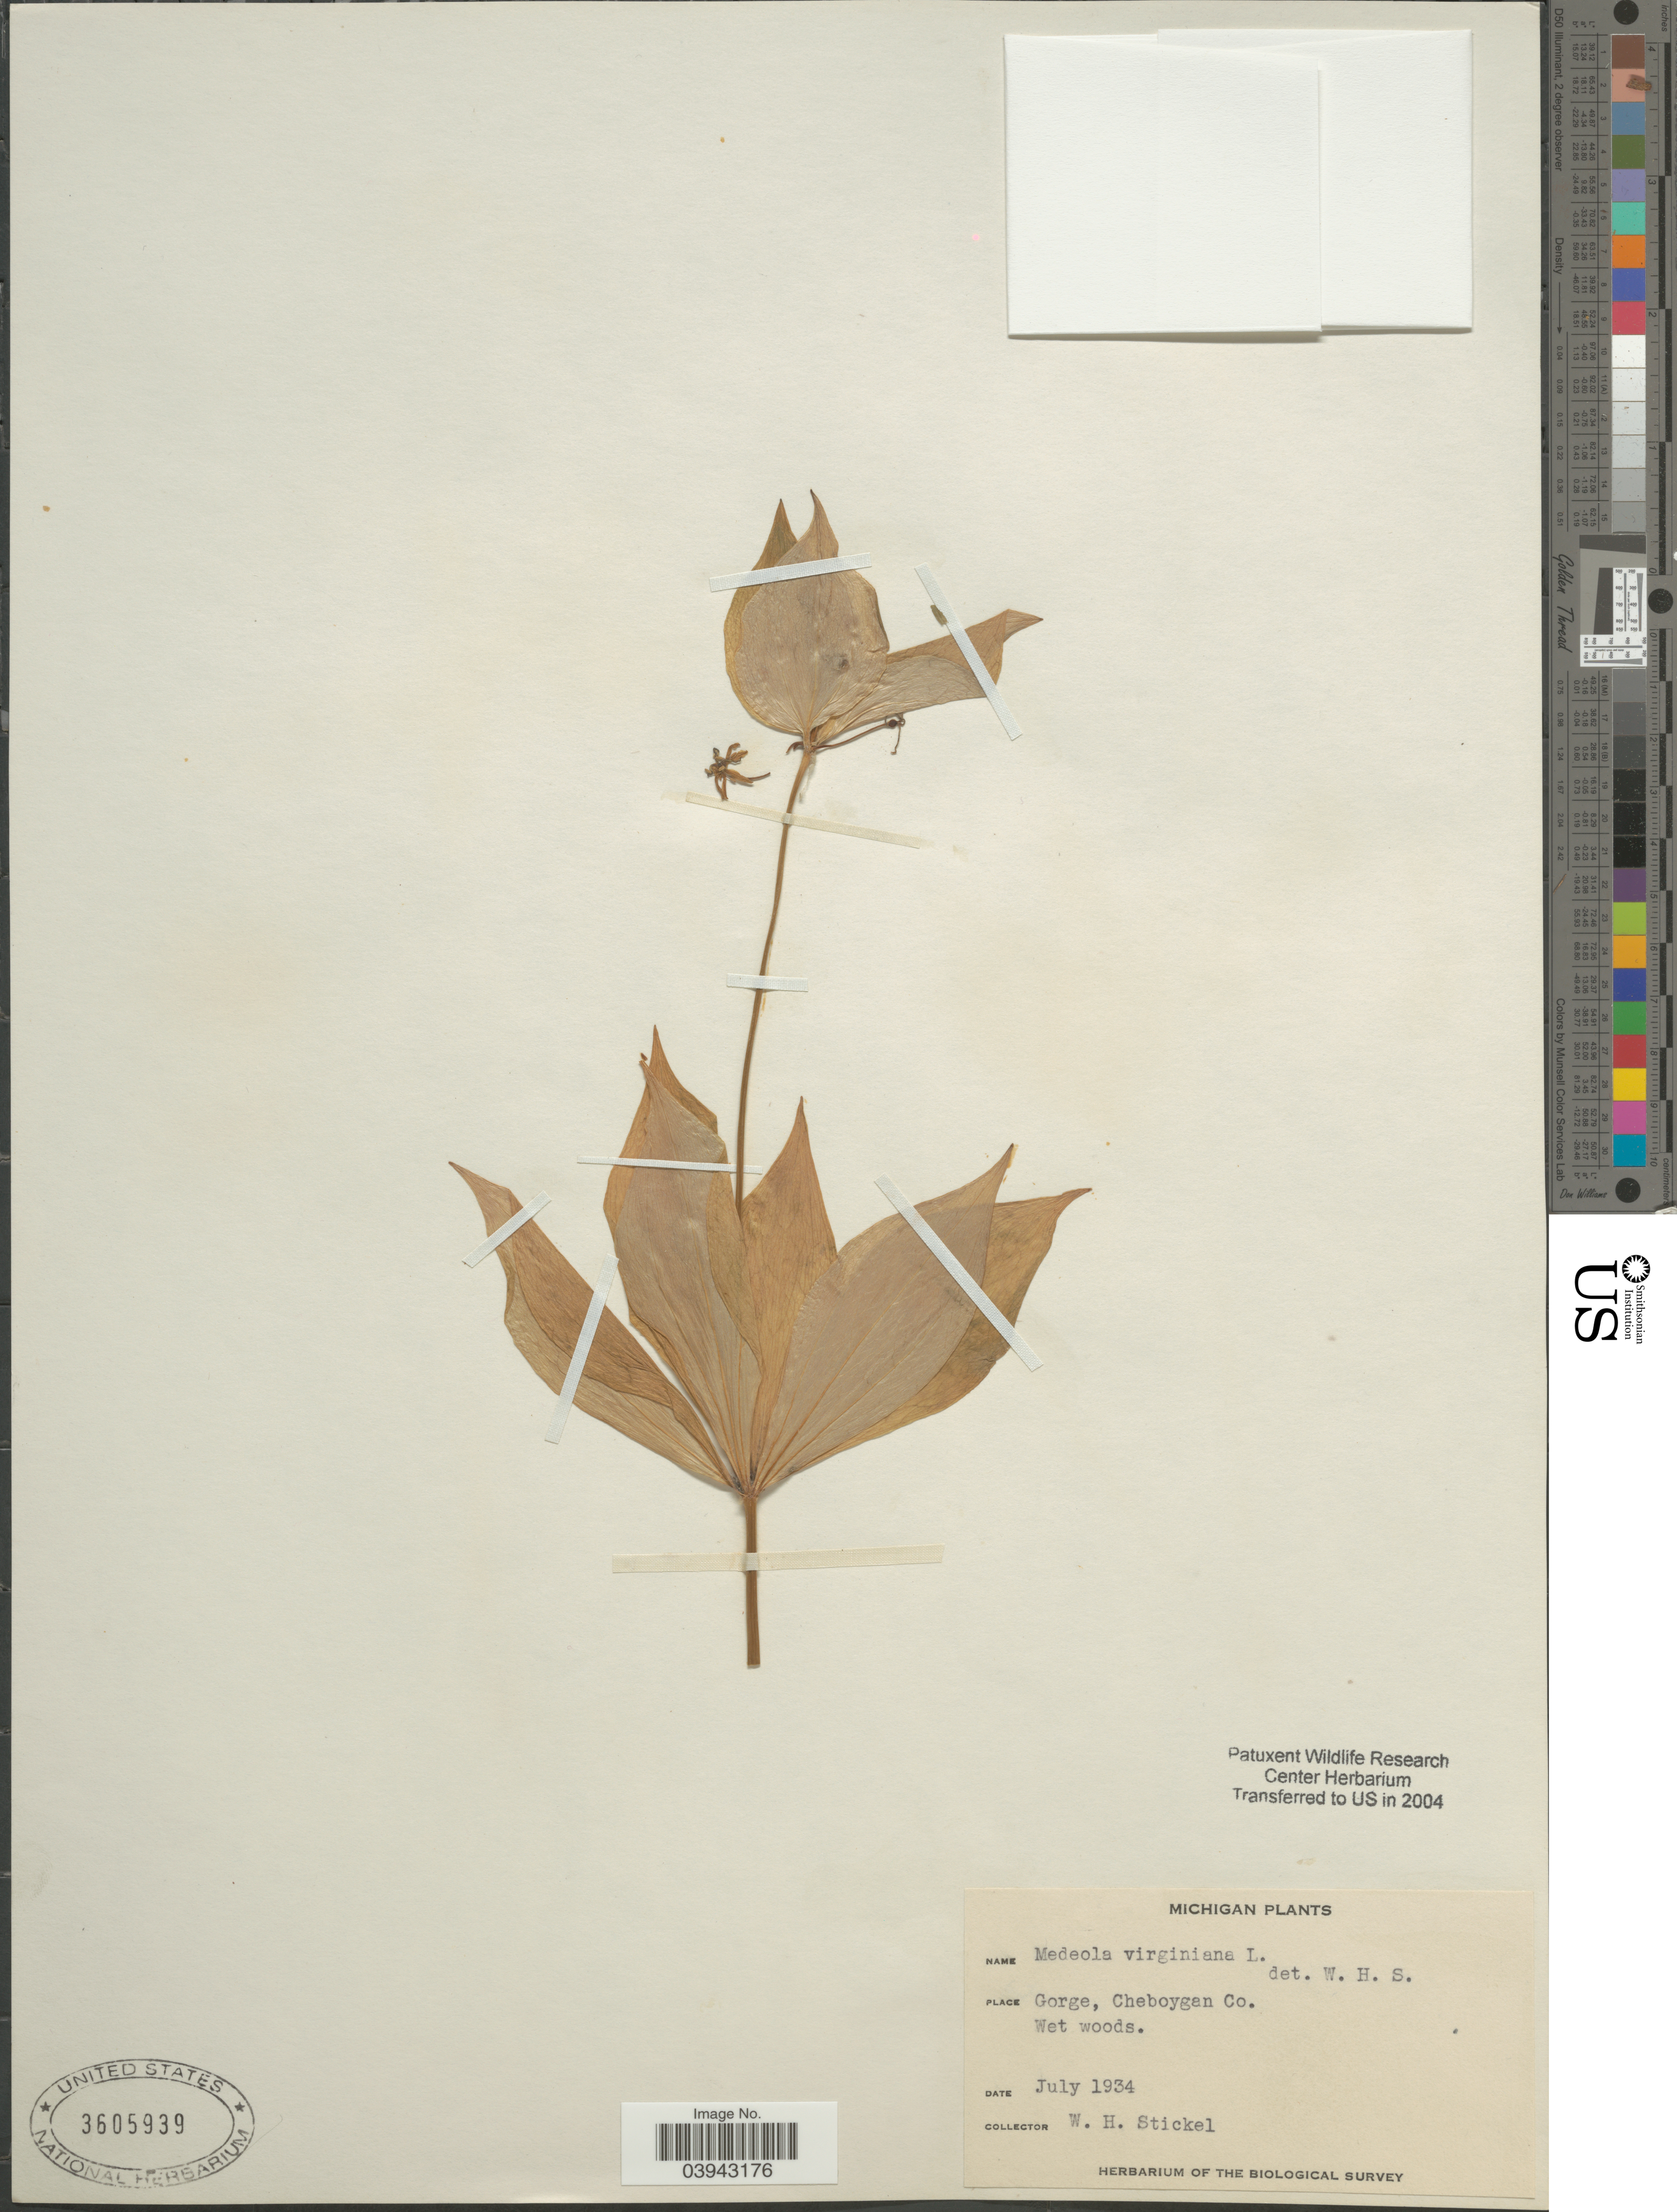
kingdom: Plantae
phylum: Tracheophyta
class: Liliopsida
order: Liliales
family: Liliaceae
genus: Medeola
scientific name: Medeola virginiana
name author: (L.) Desf.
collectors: W. Stickel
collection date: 1934-07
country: United States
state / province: Michigan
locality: Gorge, Cheboygan Co.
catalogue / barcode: US 3605939